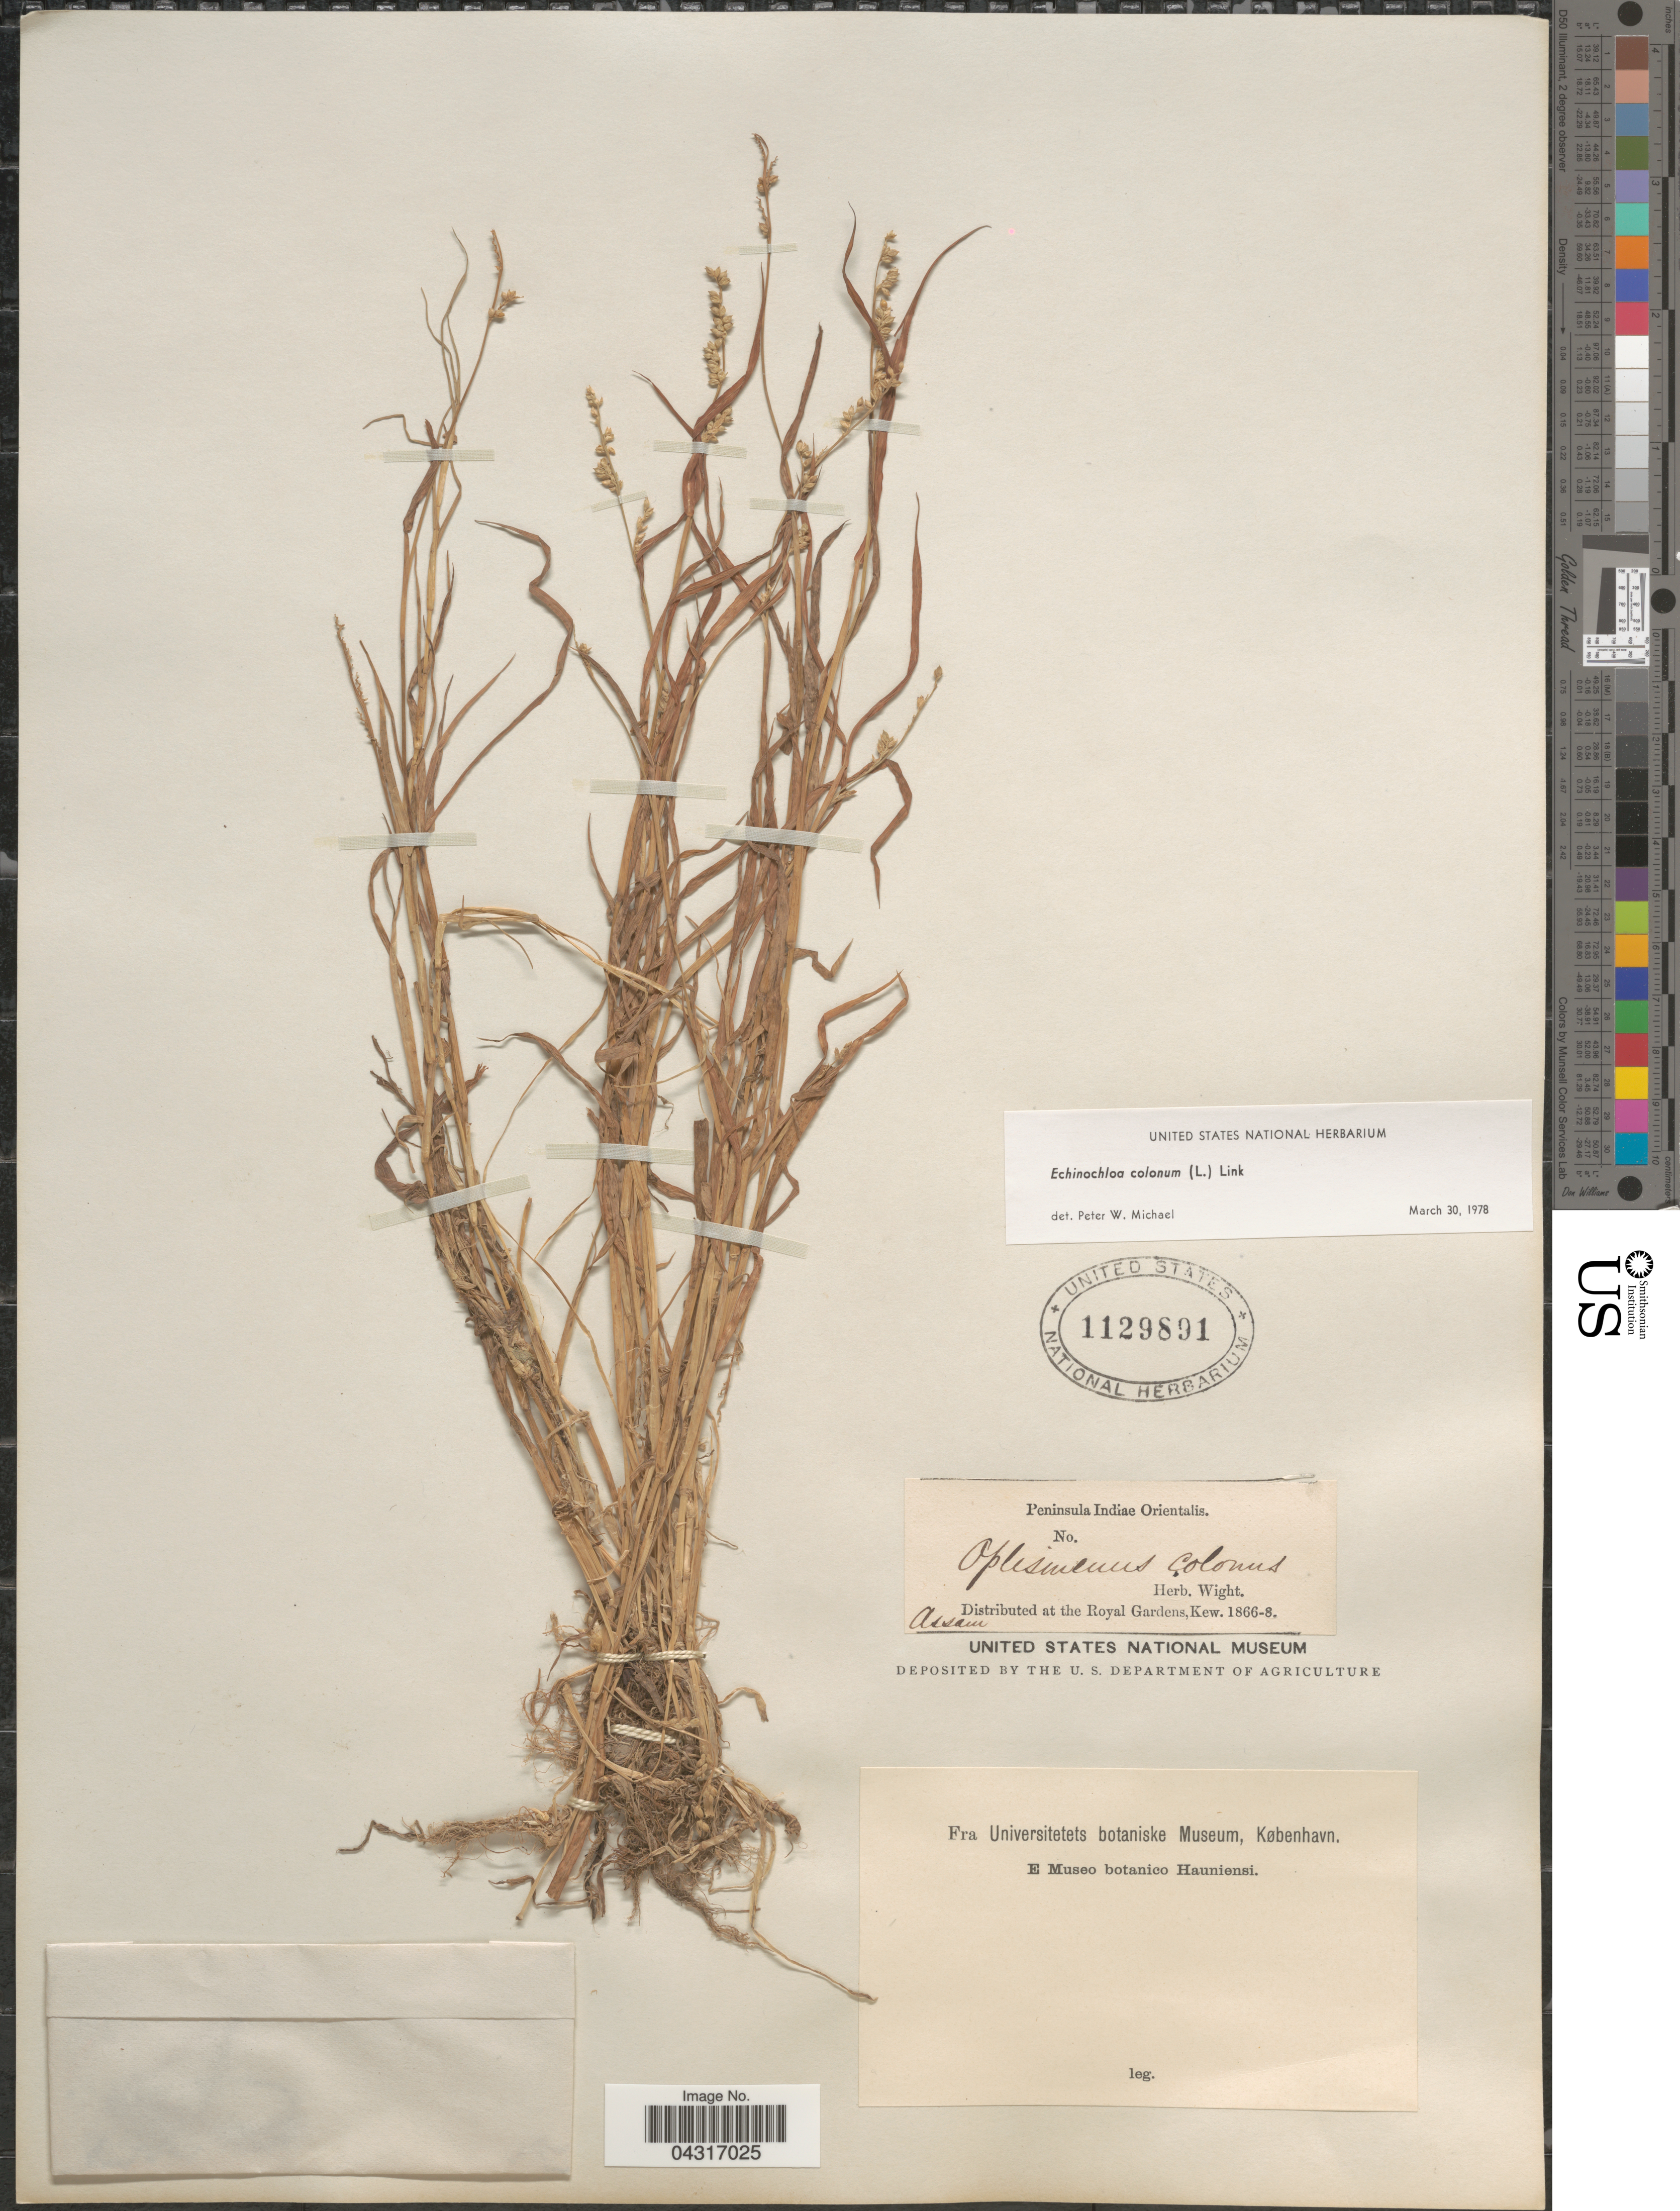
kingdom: Plantae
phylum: Tracheophyta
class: Liliopsida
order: Poales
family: Poaceae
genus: Echinochloa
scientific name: Echinochloa colona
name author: (L.) Link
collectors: ex Herb. Wight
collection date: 1866/1868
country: India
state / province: Assam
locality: Peninsula Indiae Orientalis. Assam.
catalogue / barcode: US 1129891